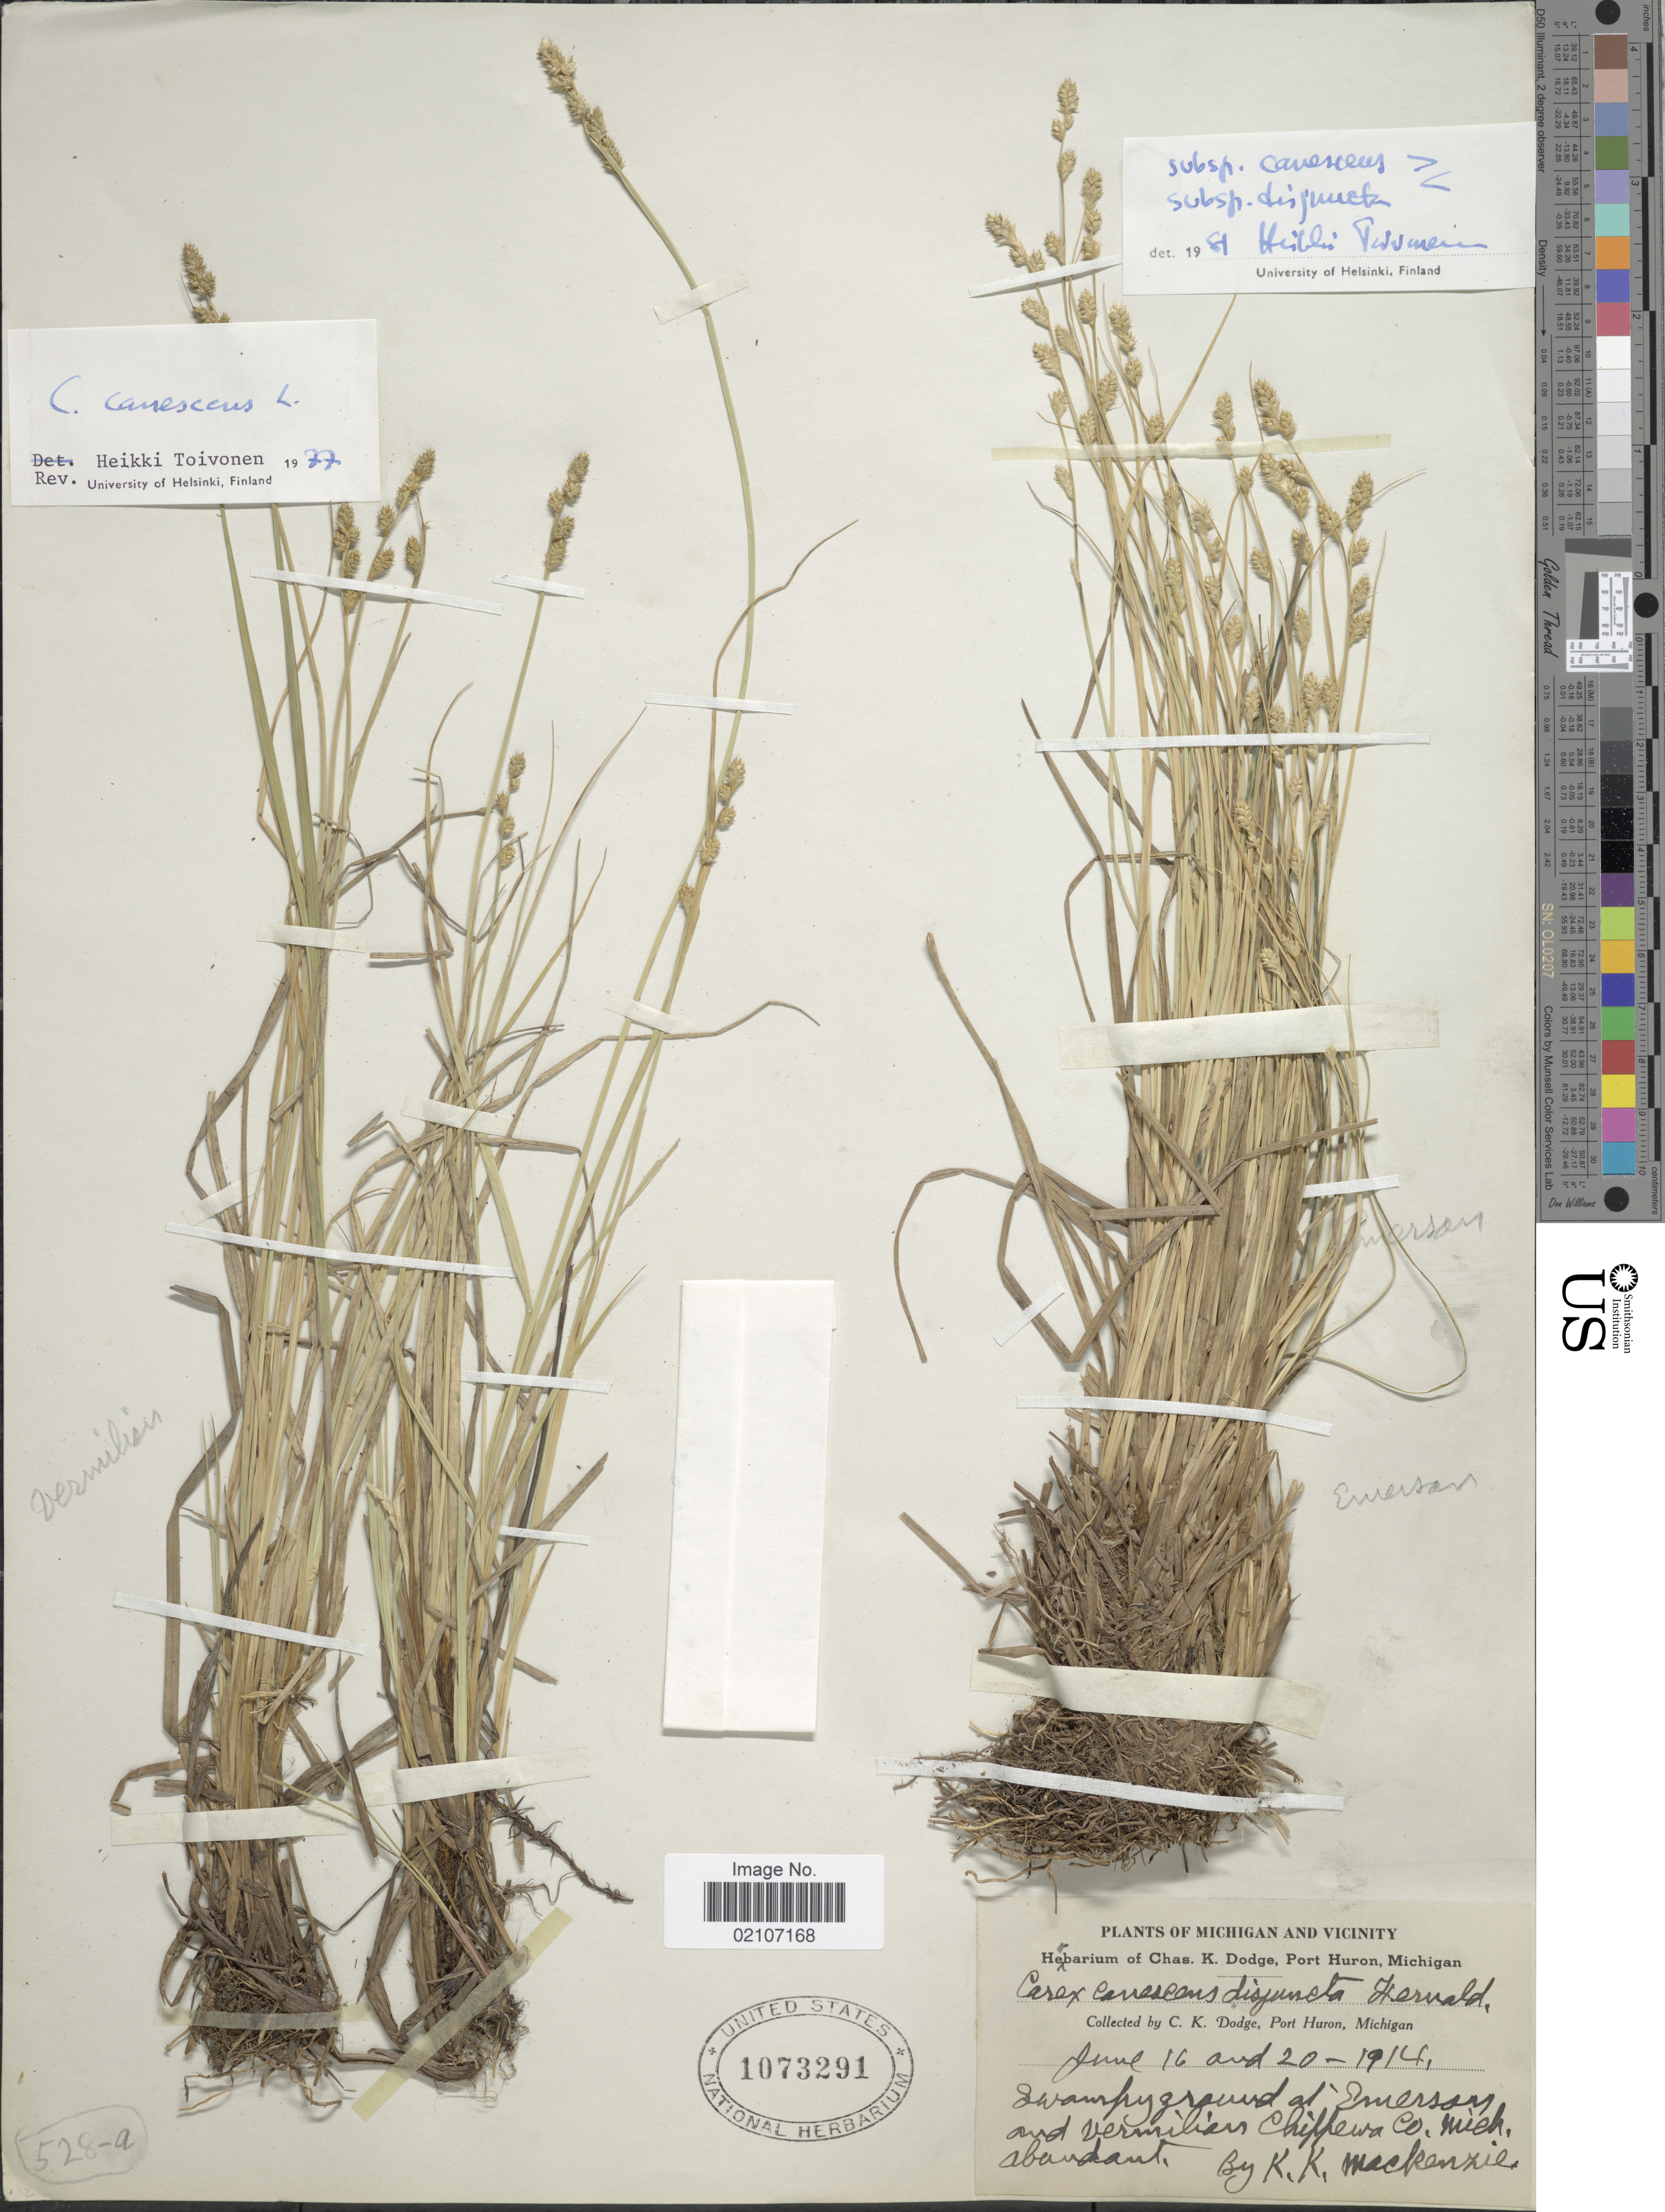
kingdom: Plantae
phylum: Tracheophyta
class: Liliopsida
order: Poales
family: Cyperaceae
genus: Carex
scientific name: Carex canescens var. disjuncta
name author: Fernald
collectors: K. K. Mackenzie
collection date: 1914-06-16/1914-06-20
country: United States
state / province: Michigan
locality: Michigan and vicinity, swampy ground at Emersson and Vermilion Chippewa Co.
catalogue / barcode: US 1073291